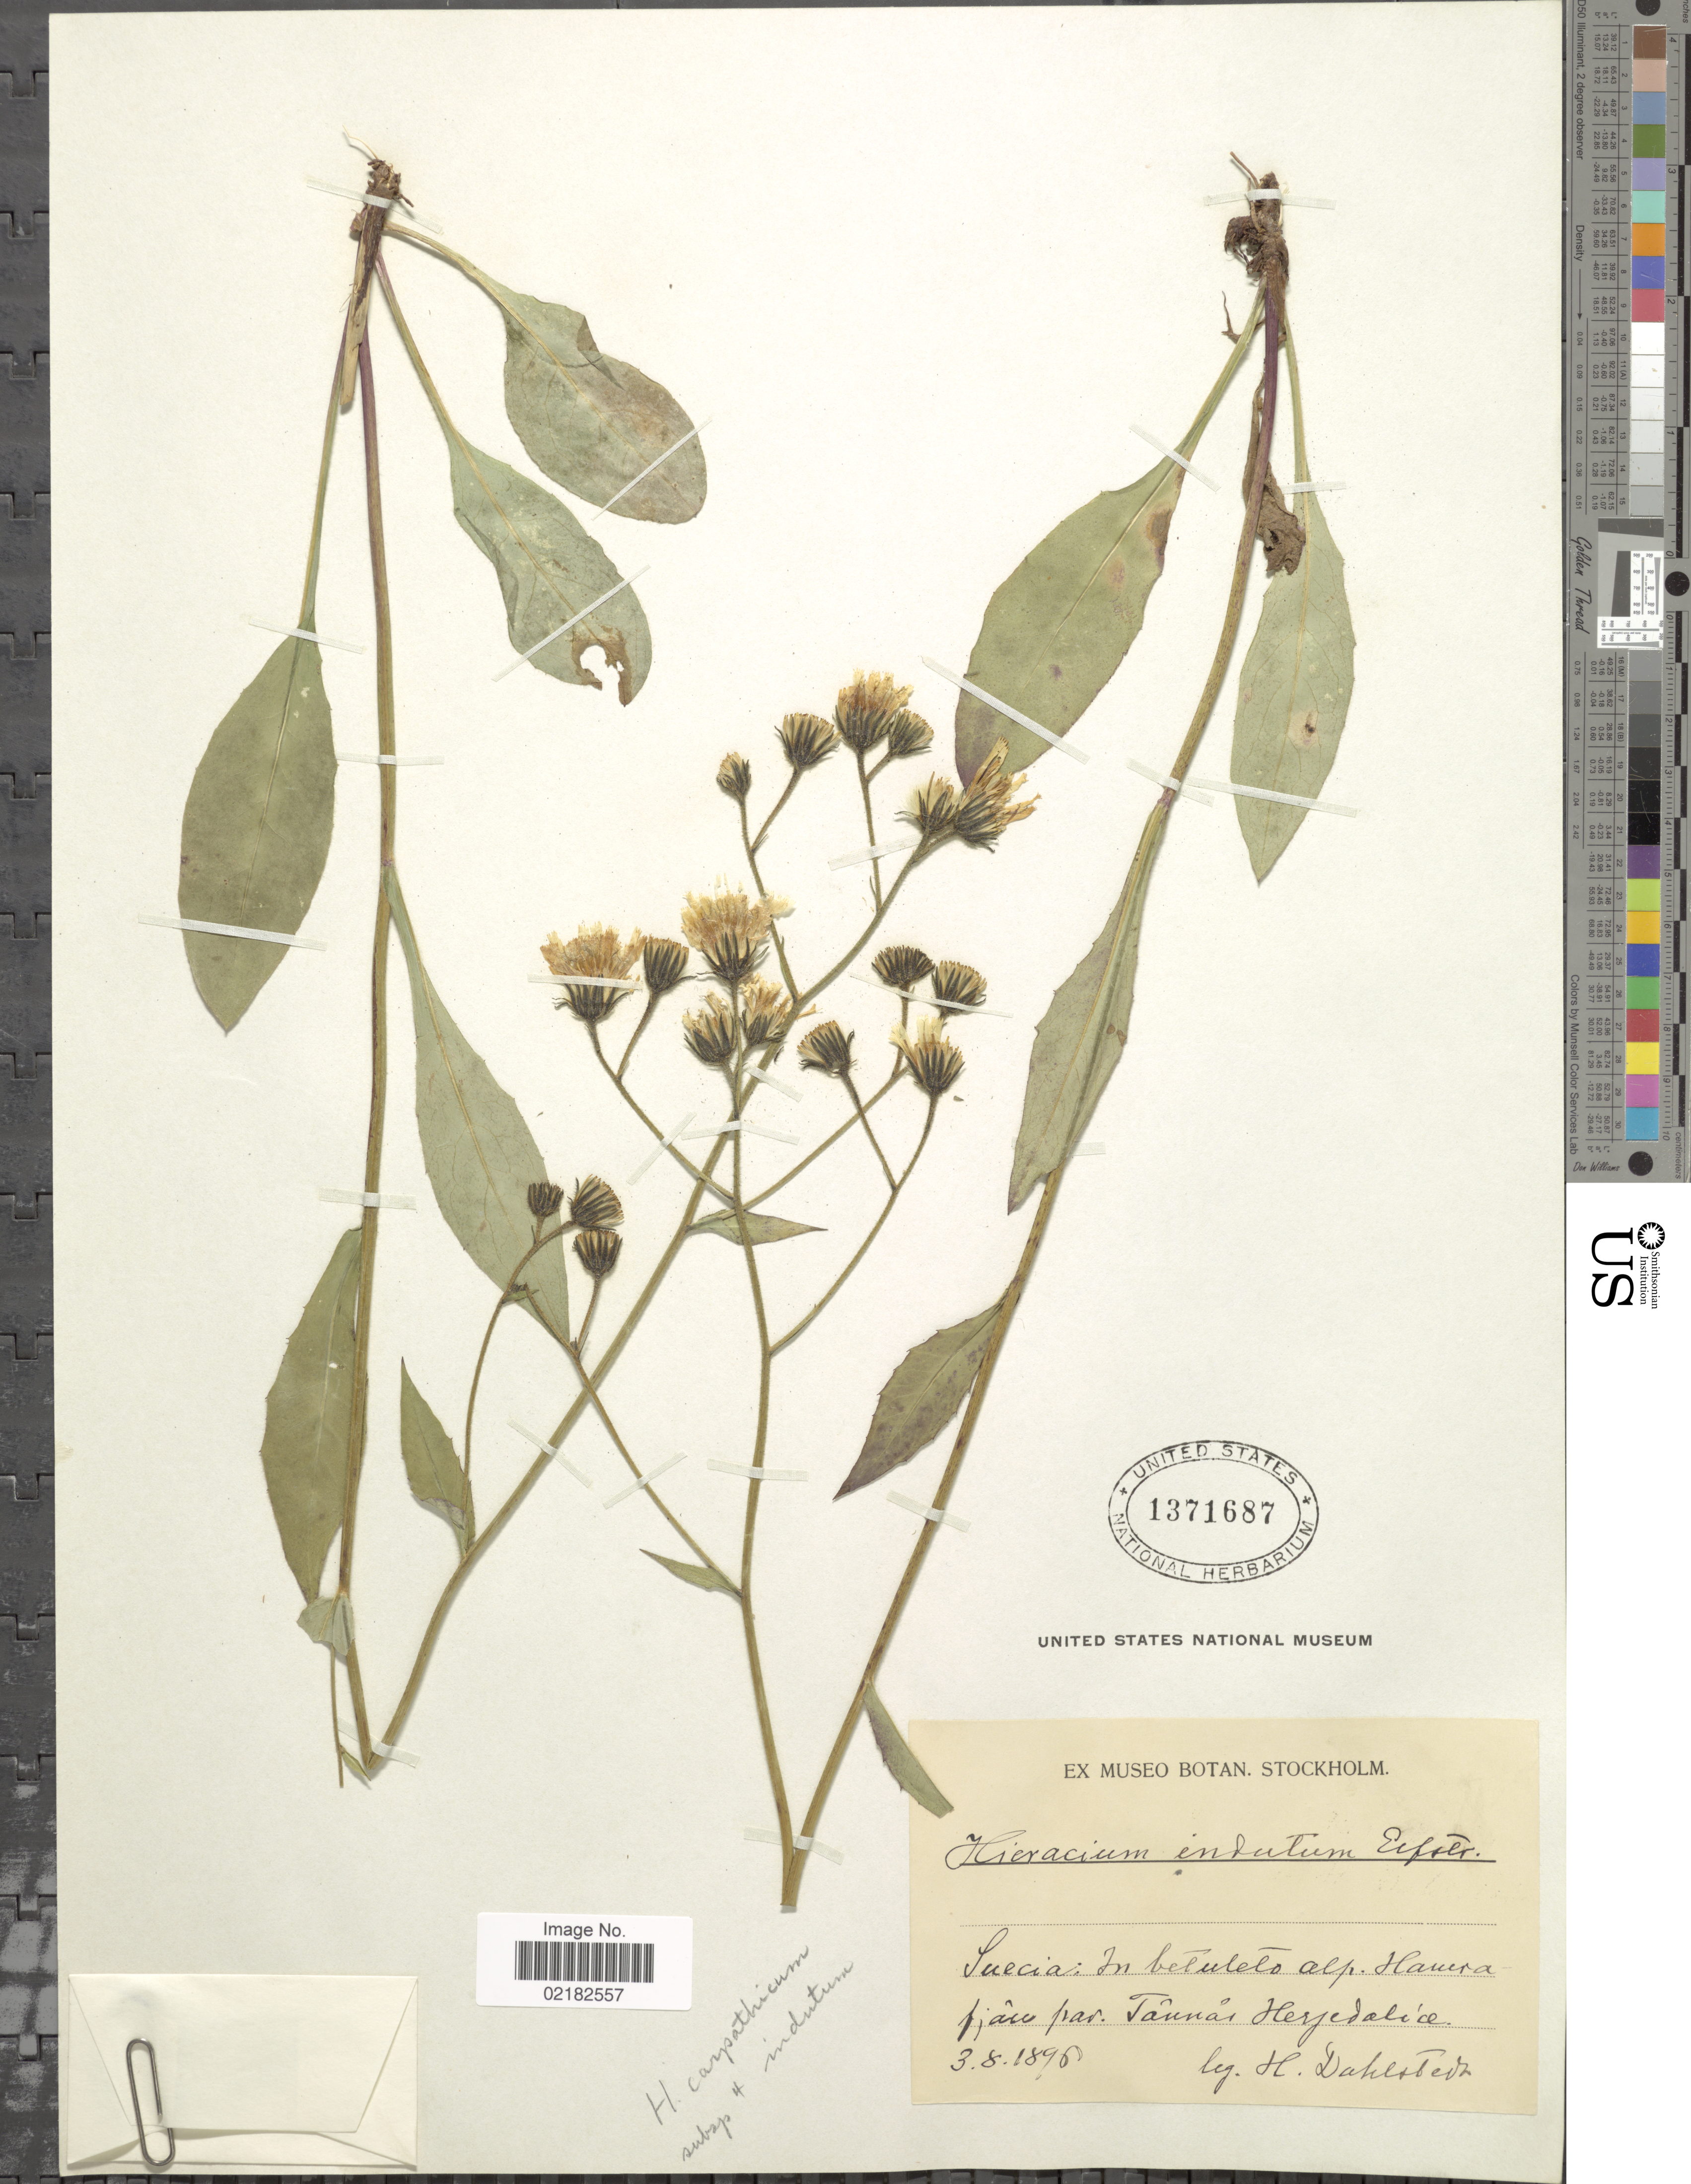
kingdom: Plantae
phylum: Tracheophyta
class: Magnoliopsida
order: Asterales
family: Asteraceae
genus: Hieracium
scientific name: Hieracium carpathicum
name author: Besser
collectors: H. G. Dahlstedt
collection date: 1896-08-03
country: Sweden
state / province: Jamtland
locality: Suecia, alp. Hamra, par. Tännäs, Harjedalen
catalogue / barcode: US 1371687